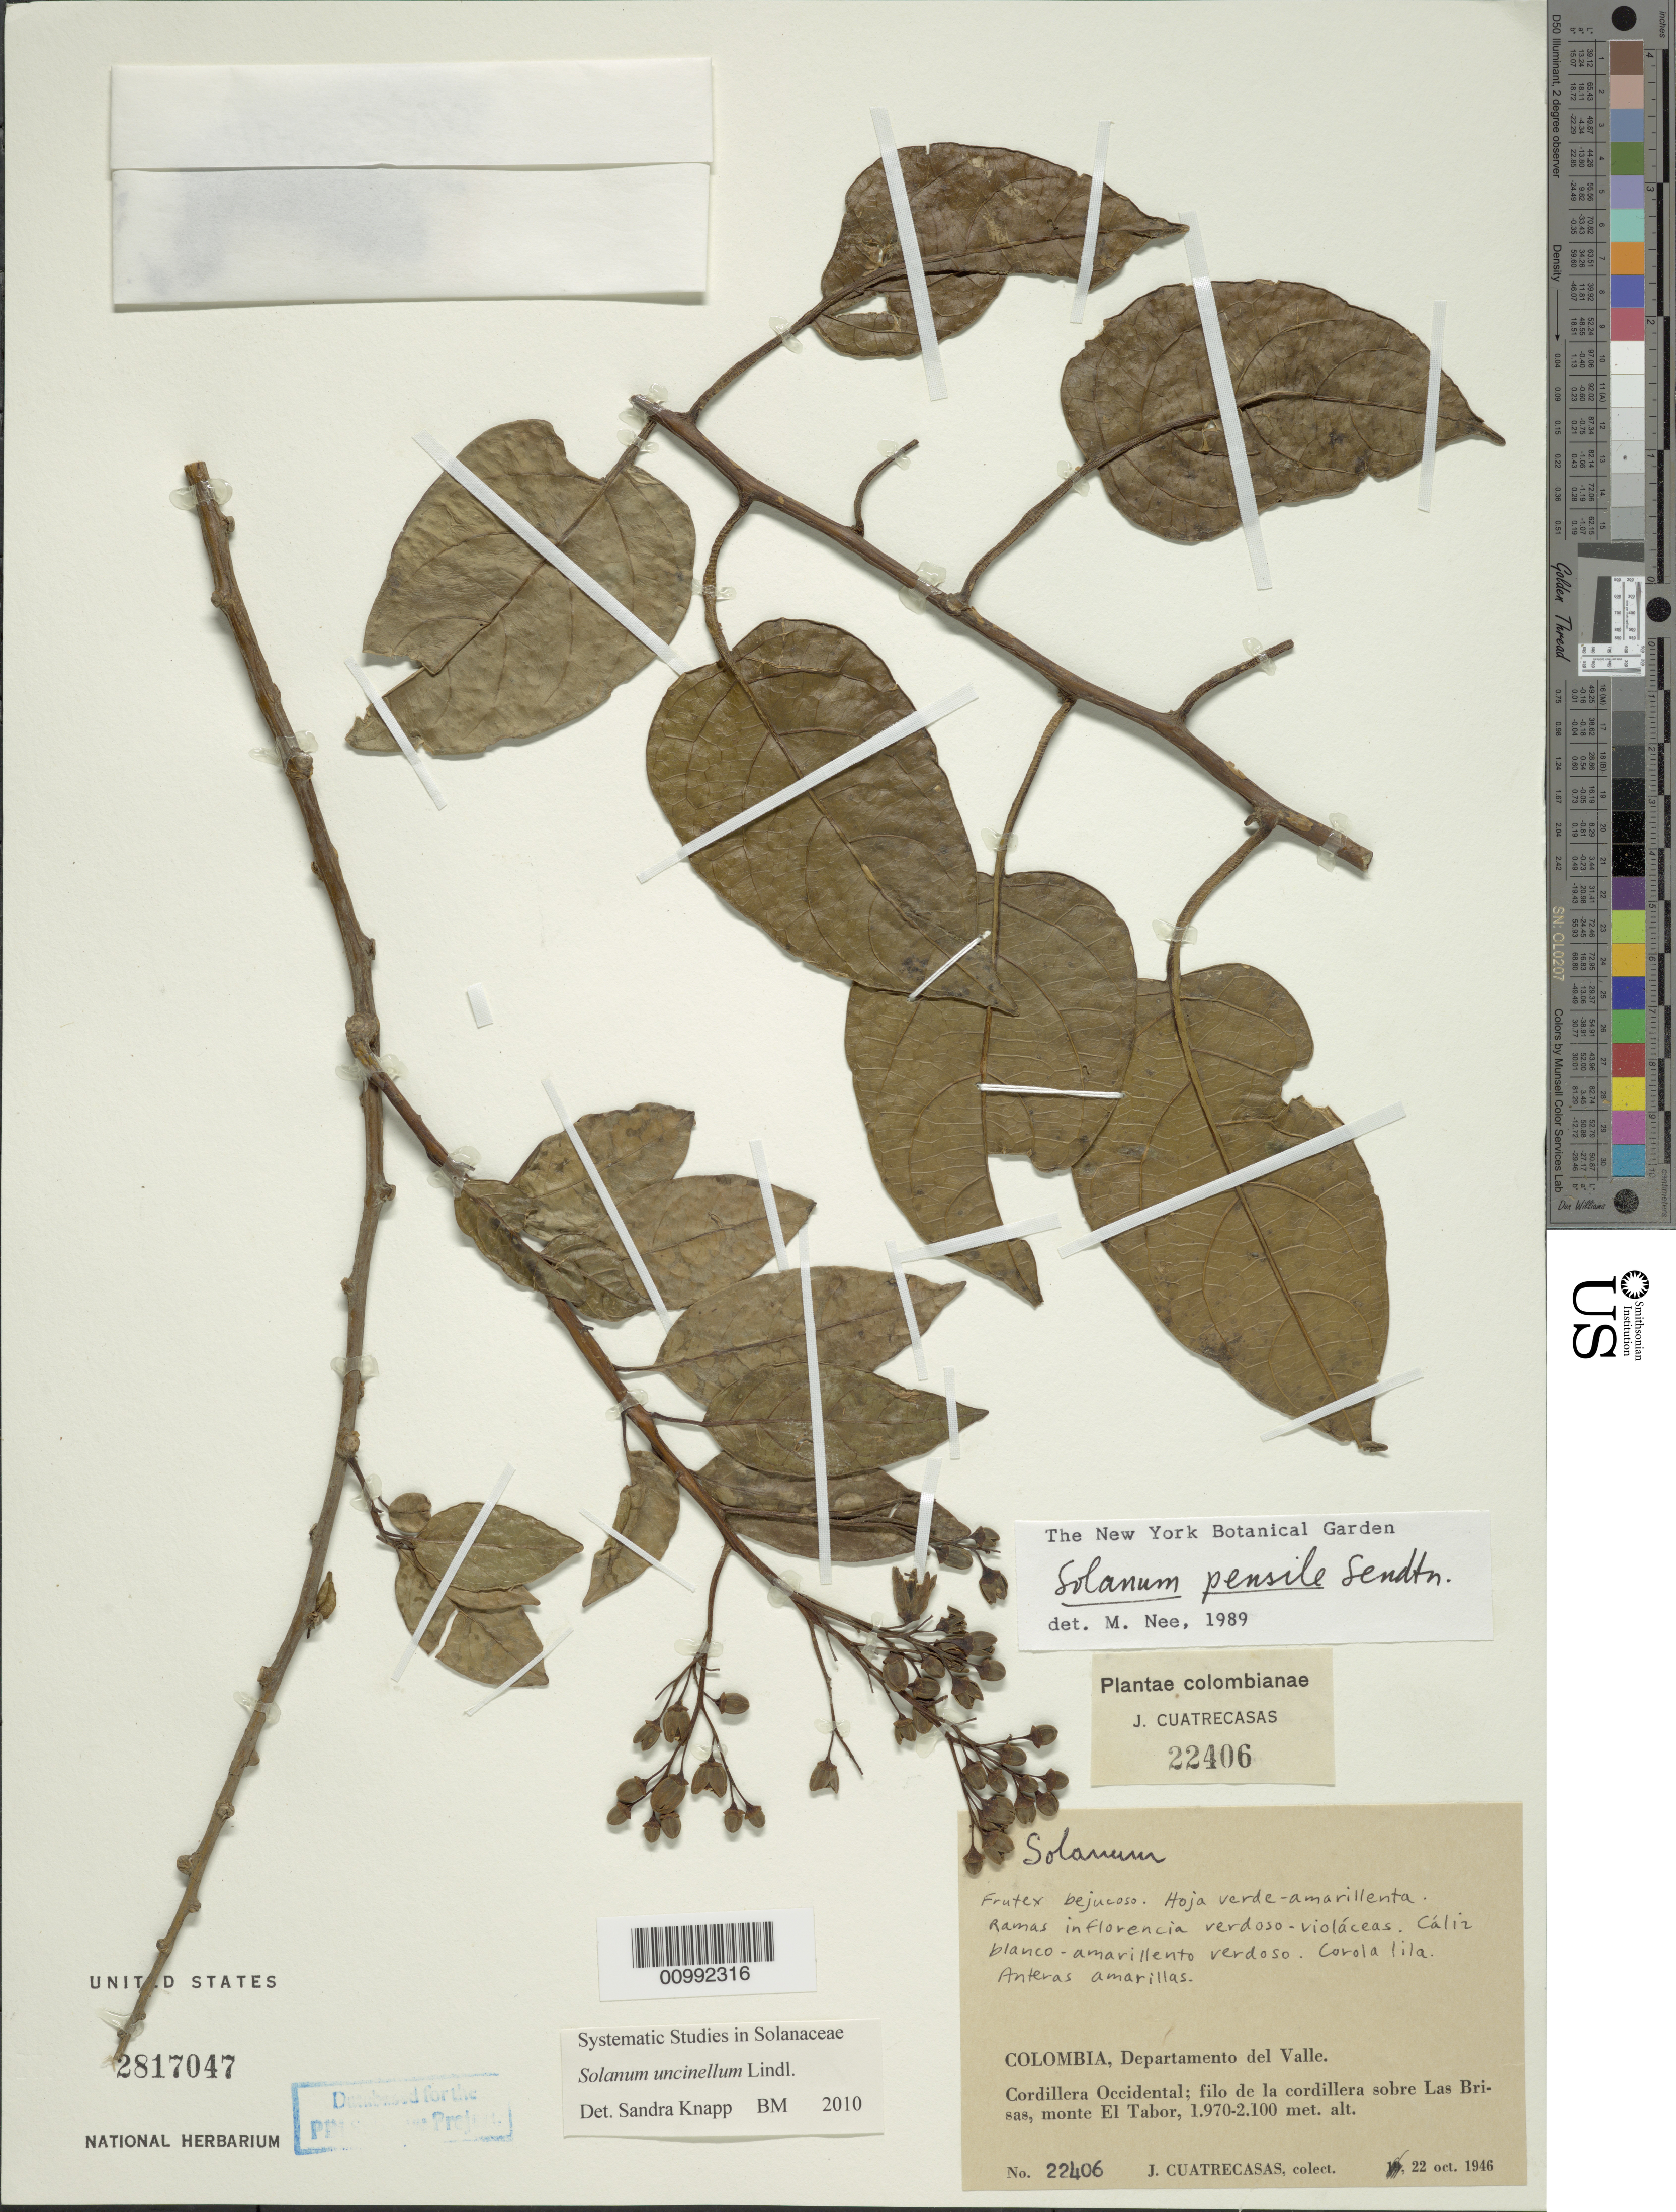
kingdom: Plantae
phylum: Tracheophyta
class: Magnoliopsida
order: Solanales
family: Solanaceae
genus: Solanum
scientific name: Solanum uncinellum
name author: Lindl.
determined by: Knapp, S. D.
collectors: J. Cuatrecasas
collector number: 22406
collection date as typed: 19 Oct 1946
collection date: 1946-10-19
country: Colombia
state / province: Valle del Cauca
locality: Cordillera occidental; filo de la cordillera sobre Las Brisas.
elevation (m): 1970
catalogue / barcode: US 2817047